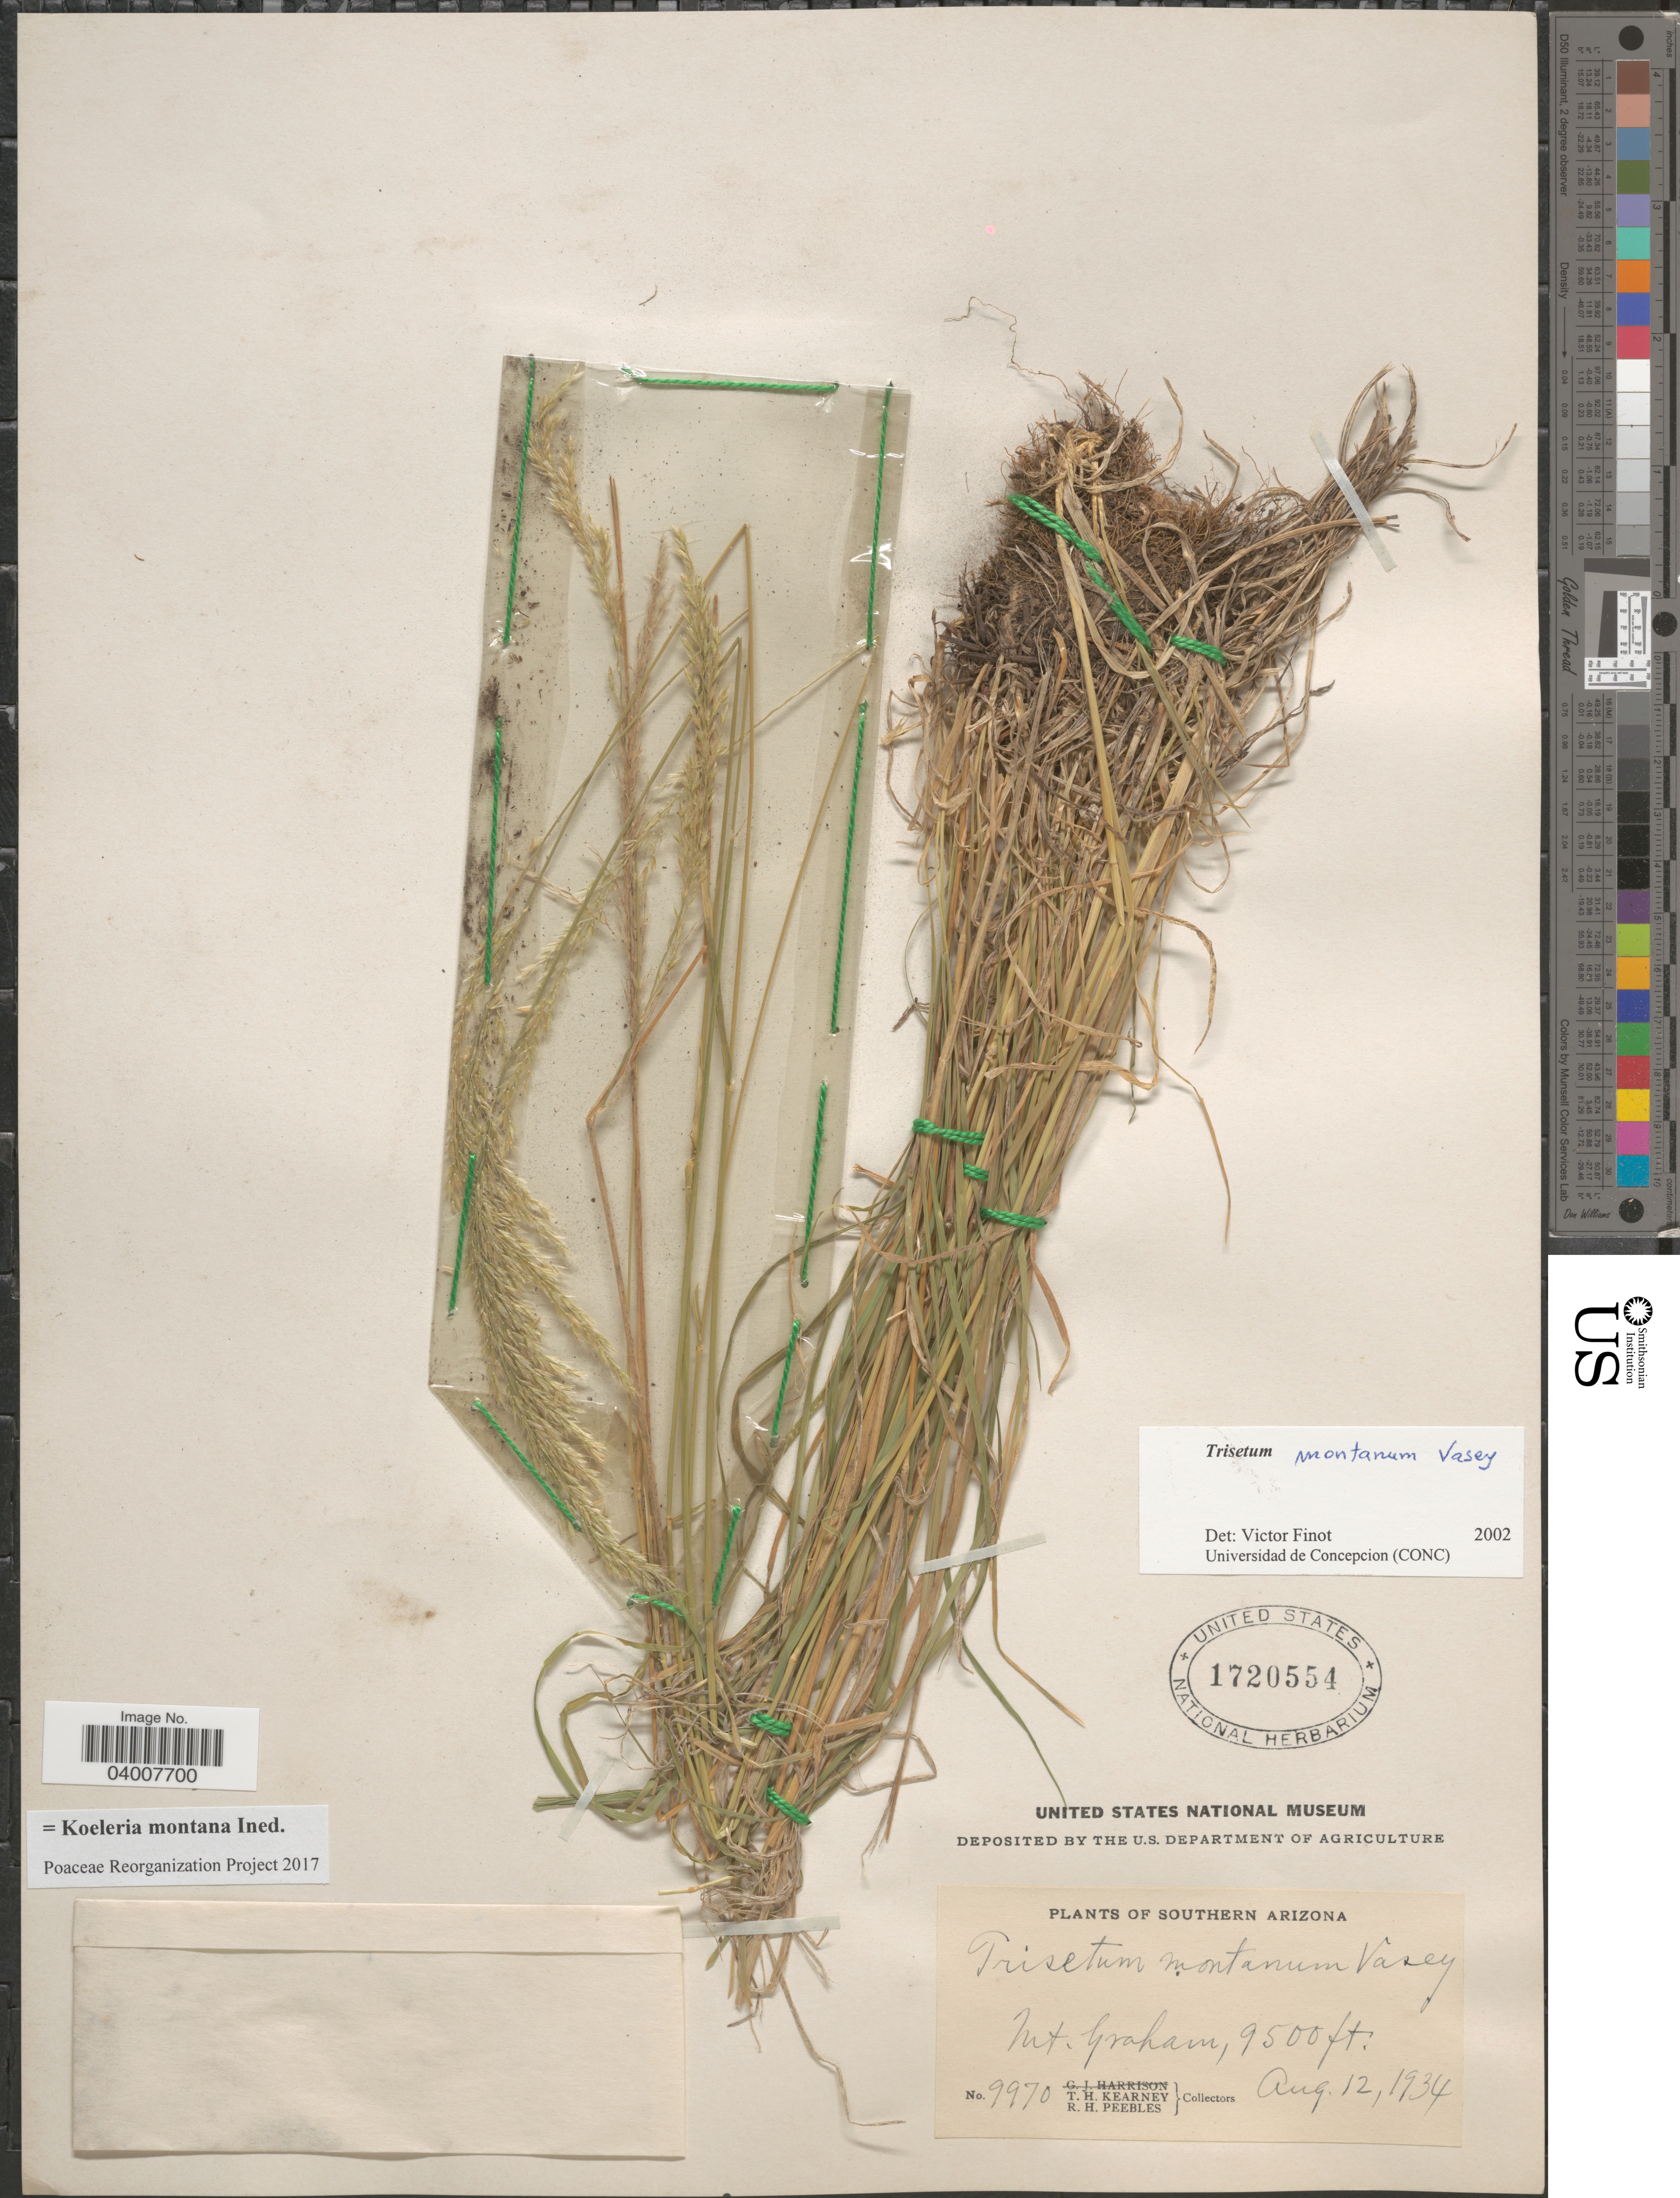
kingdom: Plantae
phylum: Tracheophyta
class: Liliopsida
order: Poales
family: Poaceae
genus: Koeleria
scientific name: Koeleria montana ined.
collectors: T. H. Kearney & R. H. Peebles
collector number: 9970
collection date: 1934-08-12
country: United States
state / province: Arizona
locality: Southern Arizona. Mt. Graham.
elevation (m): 2896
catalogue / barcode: US 1720554